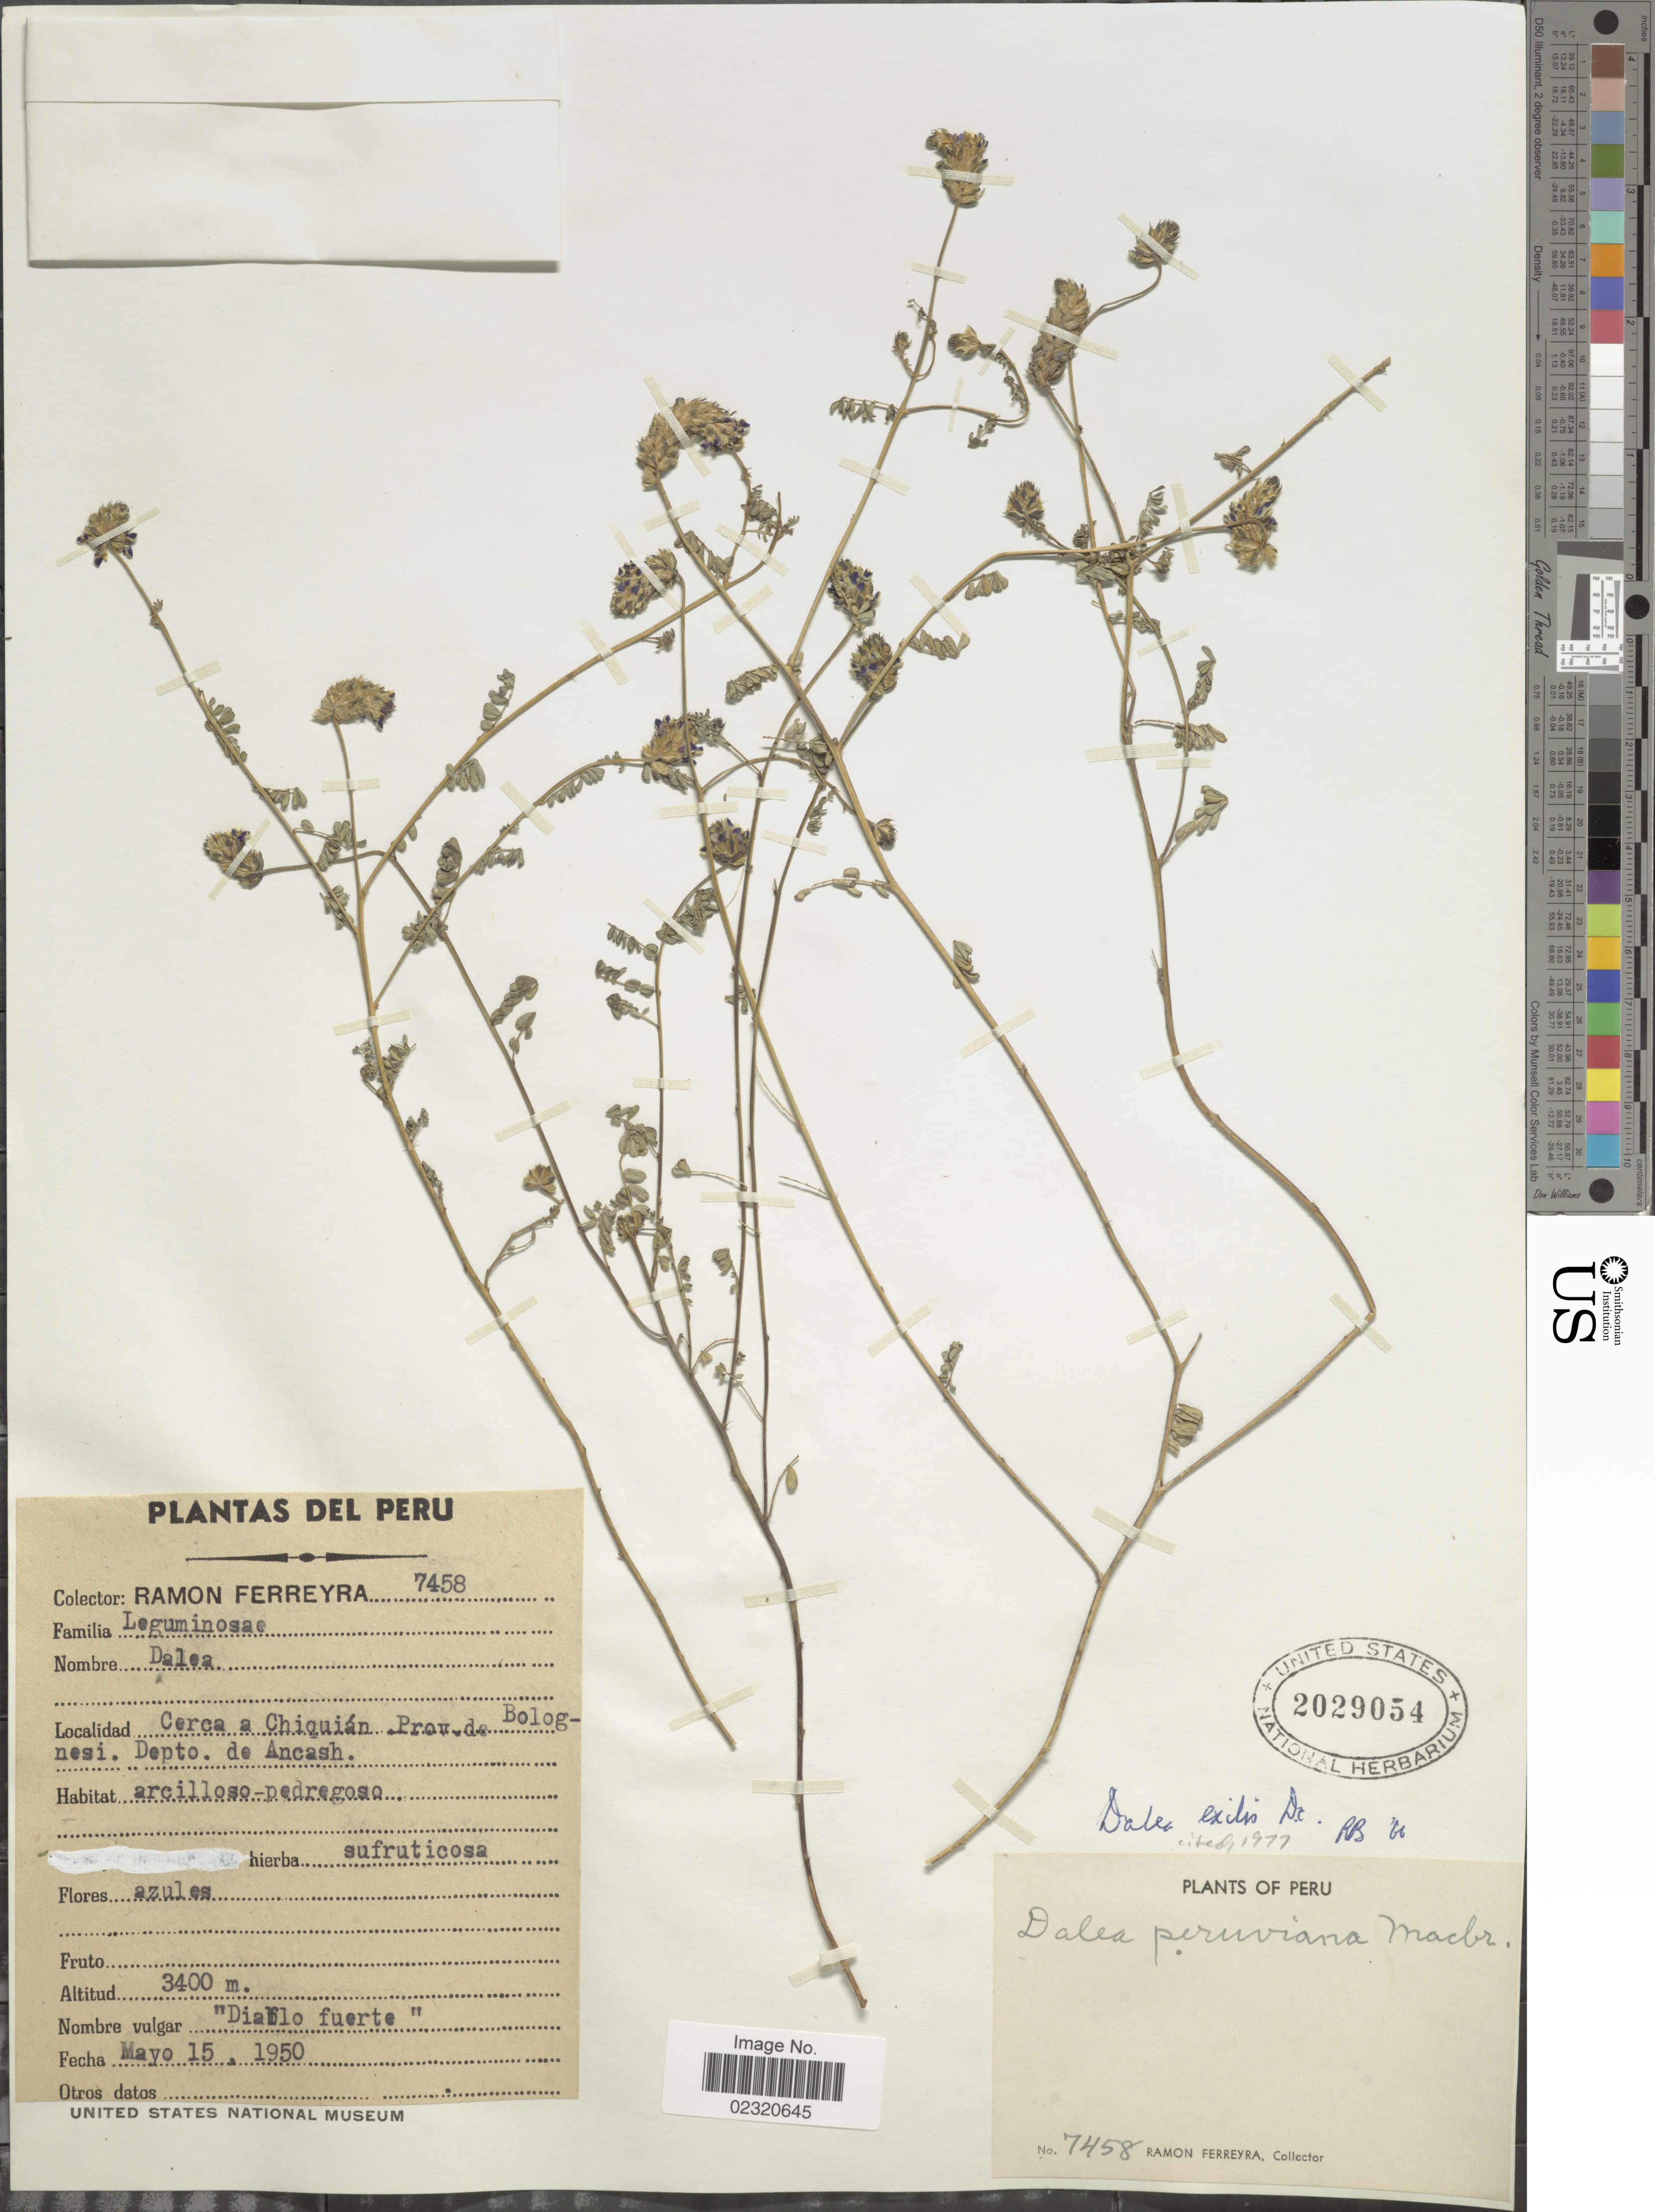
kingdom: Plantae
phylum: Tracheophyta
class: Magnoliopsida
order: Fabales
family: Fabaceae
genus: Dalea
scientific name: Dalea exilis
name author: DC.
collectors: R. A. Ferreyra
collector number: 7458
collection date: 1950-05-15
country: Peru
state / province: Ancash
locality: Cerca a Chiquian. Prov de Bolognesi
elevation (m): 3400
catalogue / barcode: US 2029054